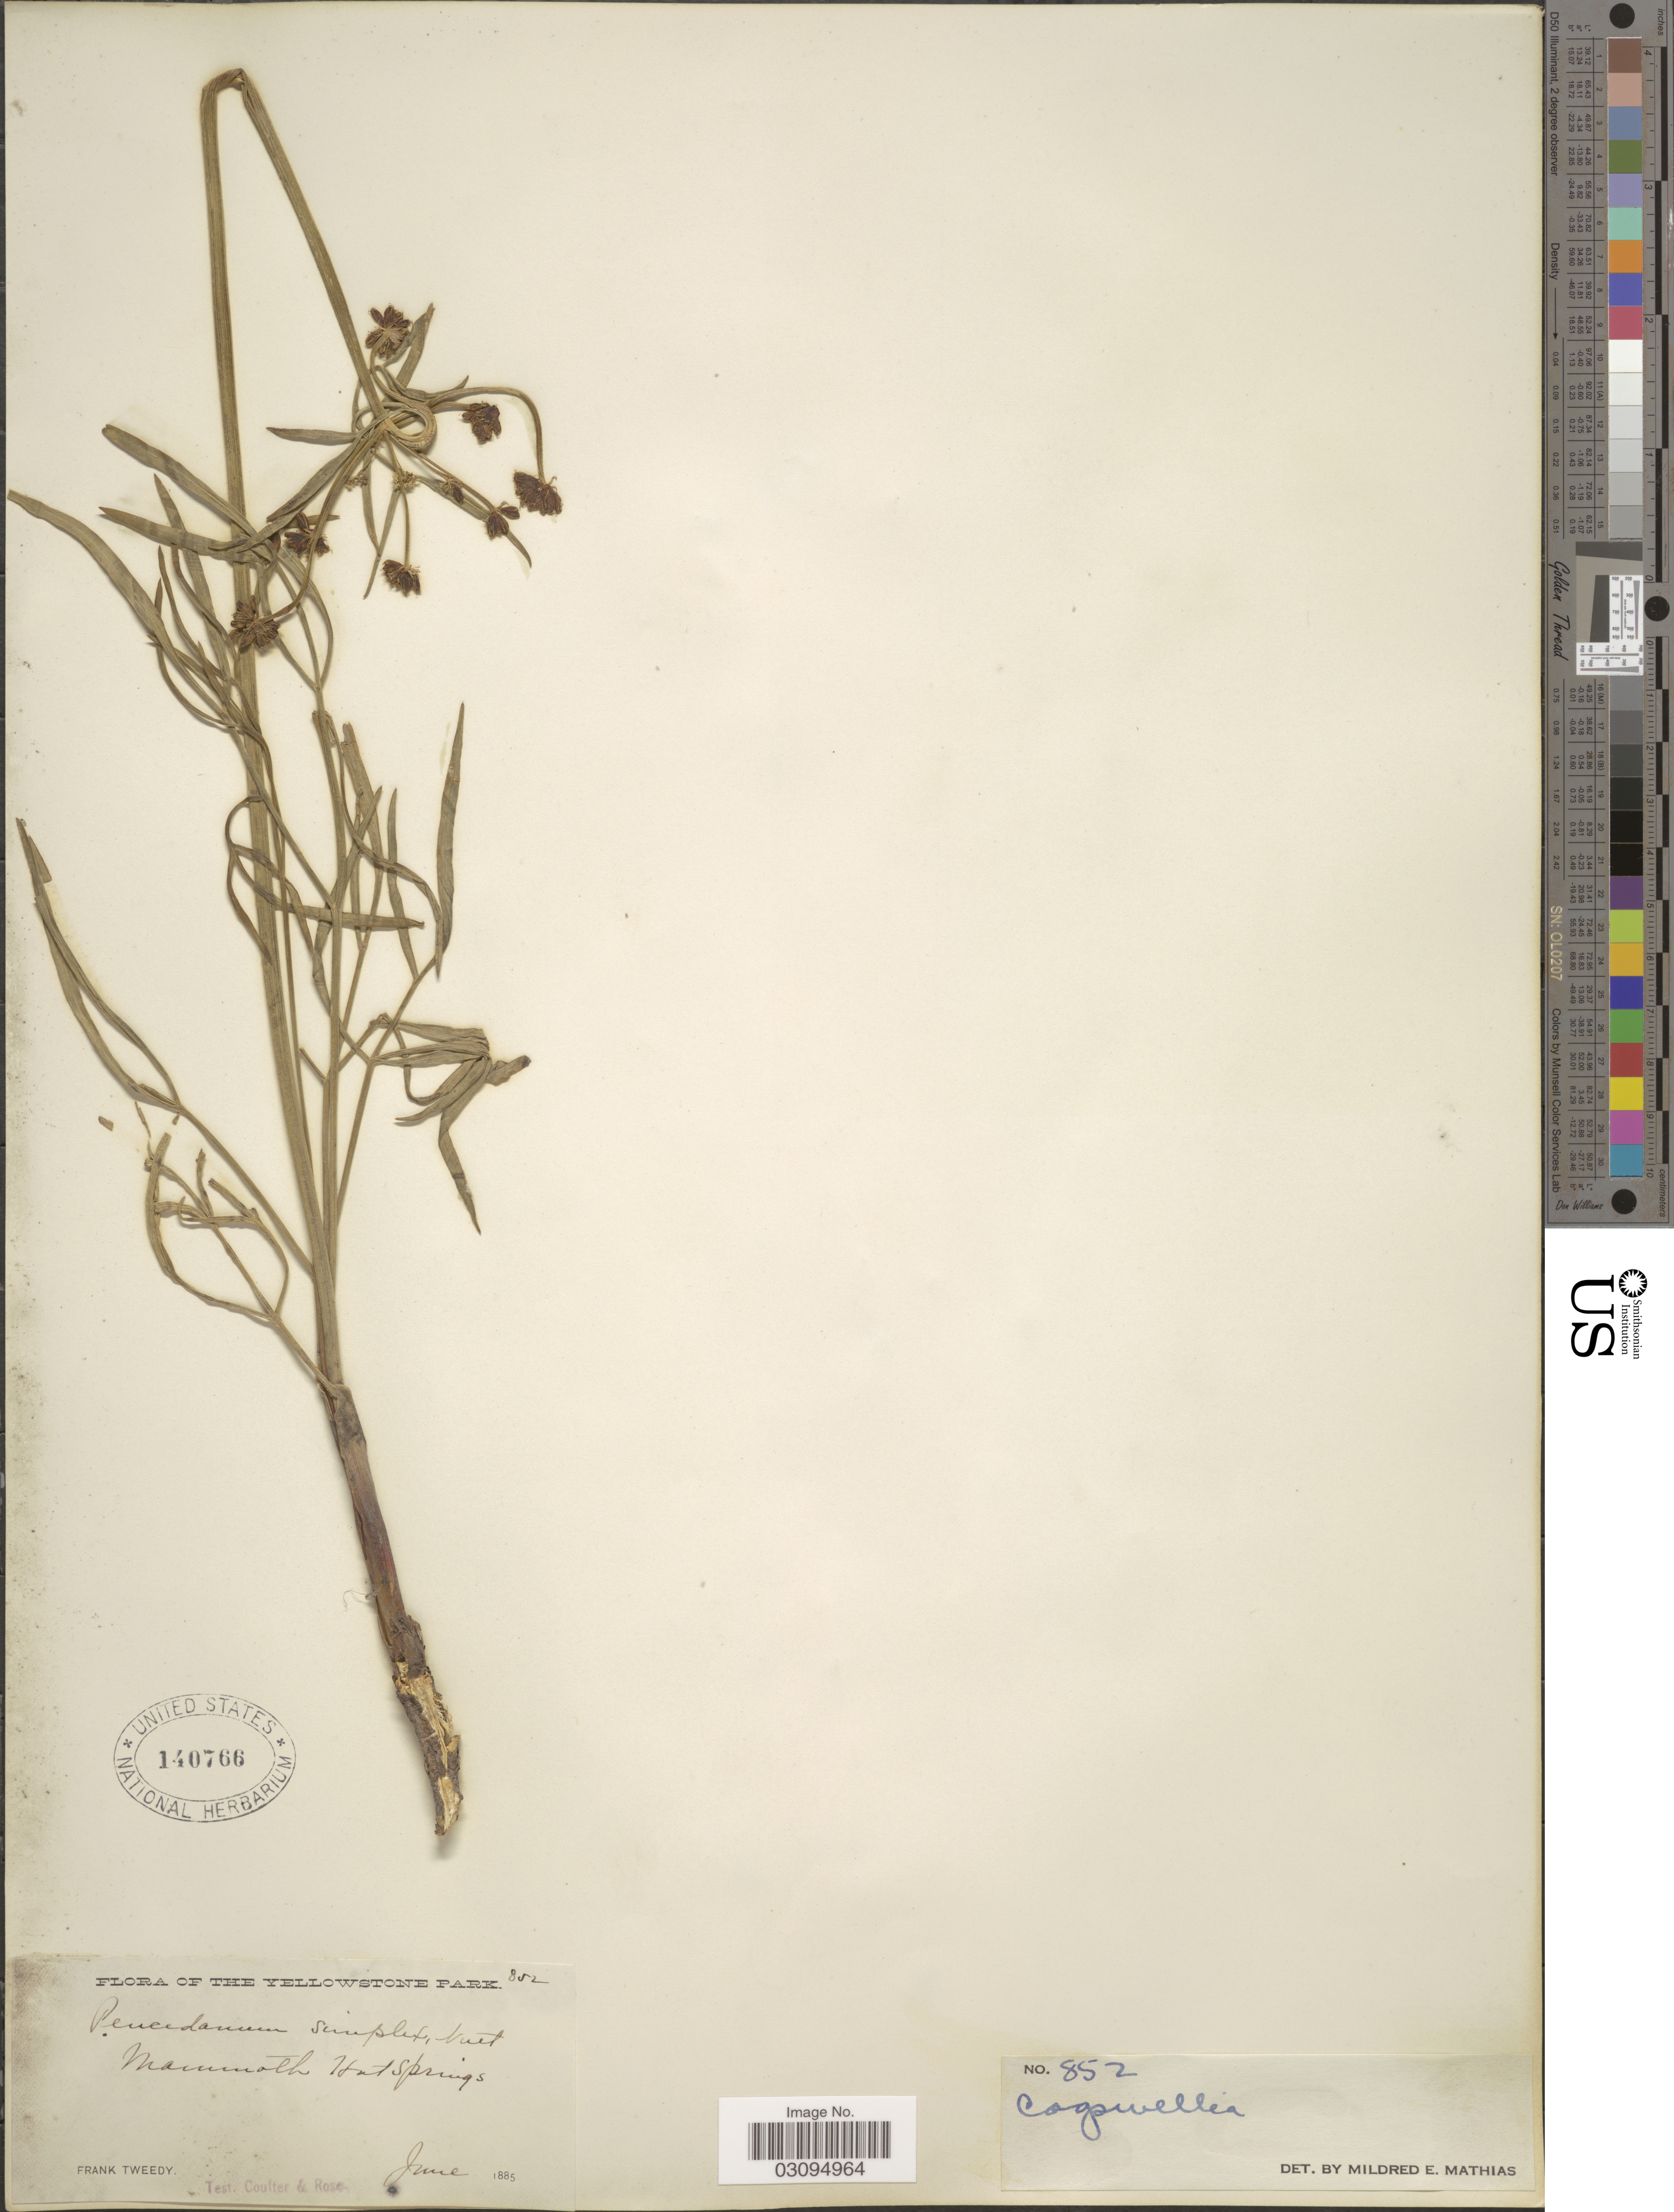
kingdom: Plantae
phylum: Tracheophyta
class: Magnoliopsida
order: Apiales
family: Apiaceae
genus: Lomatium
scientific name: Lomatium simplex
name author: (Nutt. ex S. Watson) J.F. Macbr.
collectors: F. Tweedy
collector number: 852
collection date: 1885-06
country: United States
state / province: Wyoming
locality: Yellowstone National Park, Mammoth Hot Springs.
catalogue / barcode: US 140766